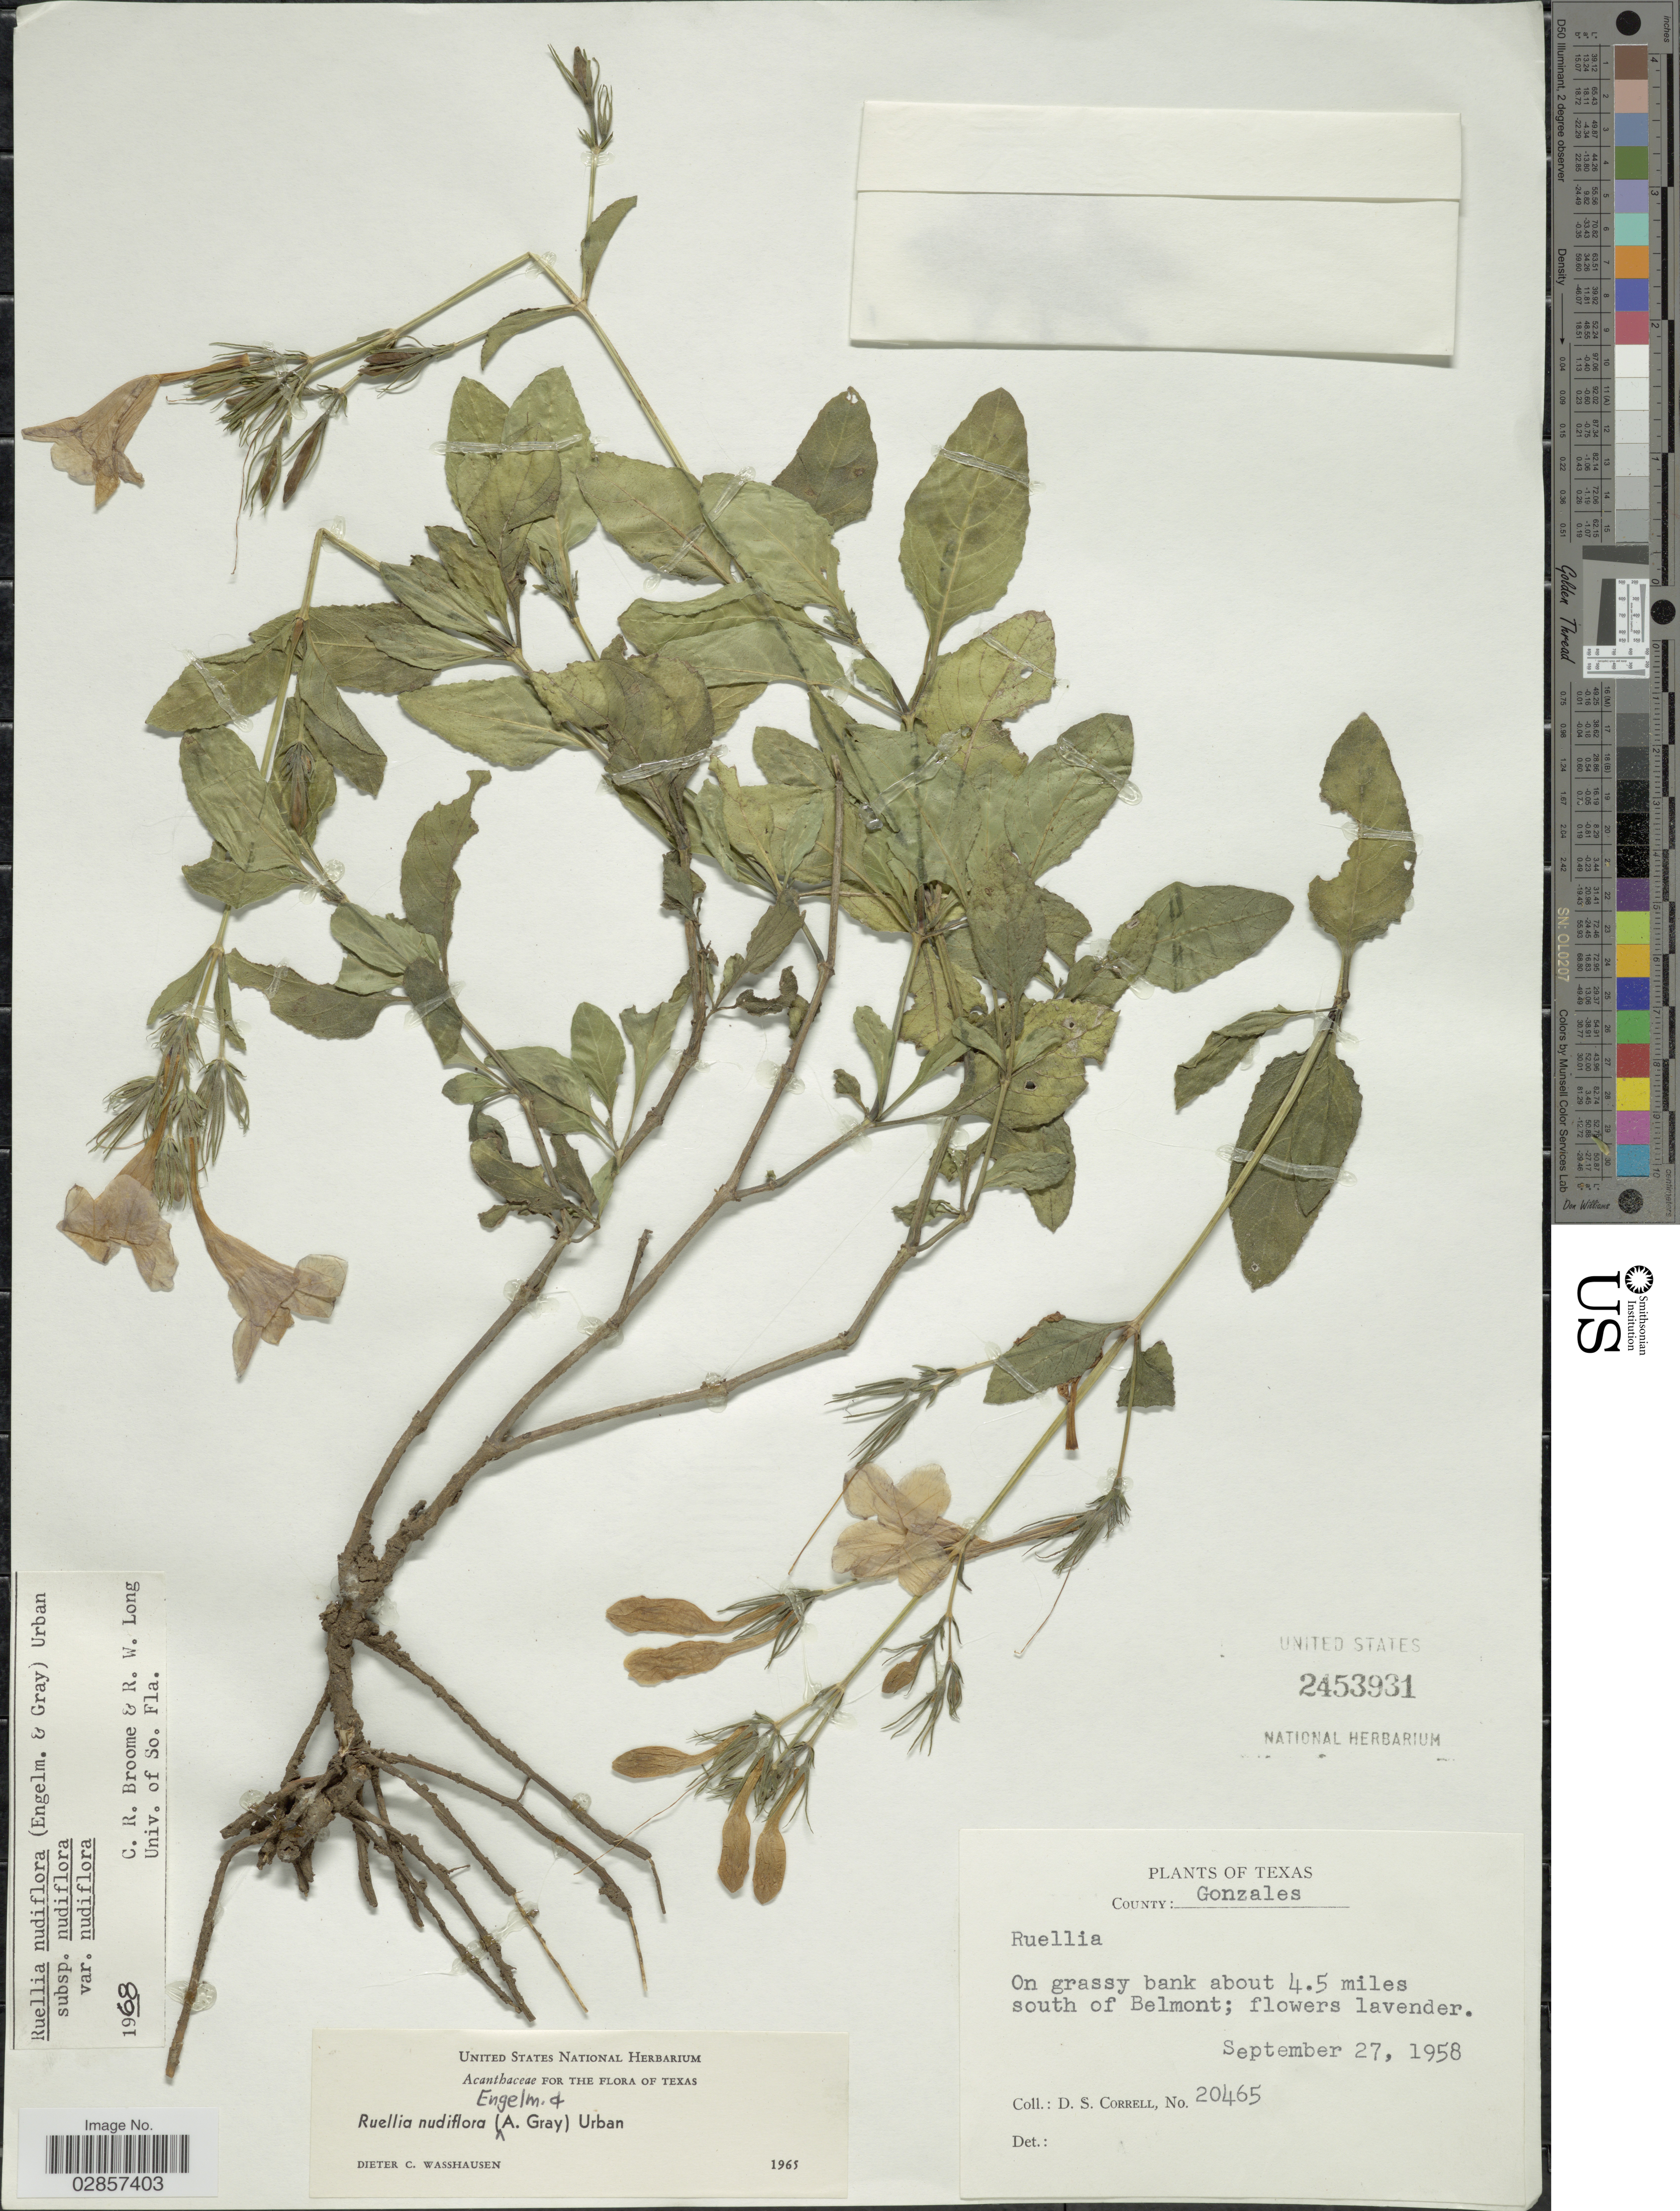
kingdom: Plantae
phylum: Tracheophyta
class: Magnoliopsida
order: Lamiales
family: Acanthaceae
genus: Ruellia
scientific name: Ruellia nudiflora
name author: (Engelm. & A. Gray) Urb.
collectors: D. S. Correll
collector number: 20465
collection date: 1958-09-27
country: United States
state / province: Texas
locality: County: Gonzales, On grassy bank about 4.5 miles south of Belmont.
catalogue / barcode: US 2453931